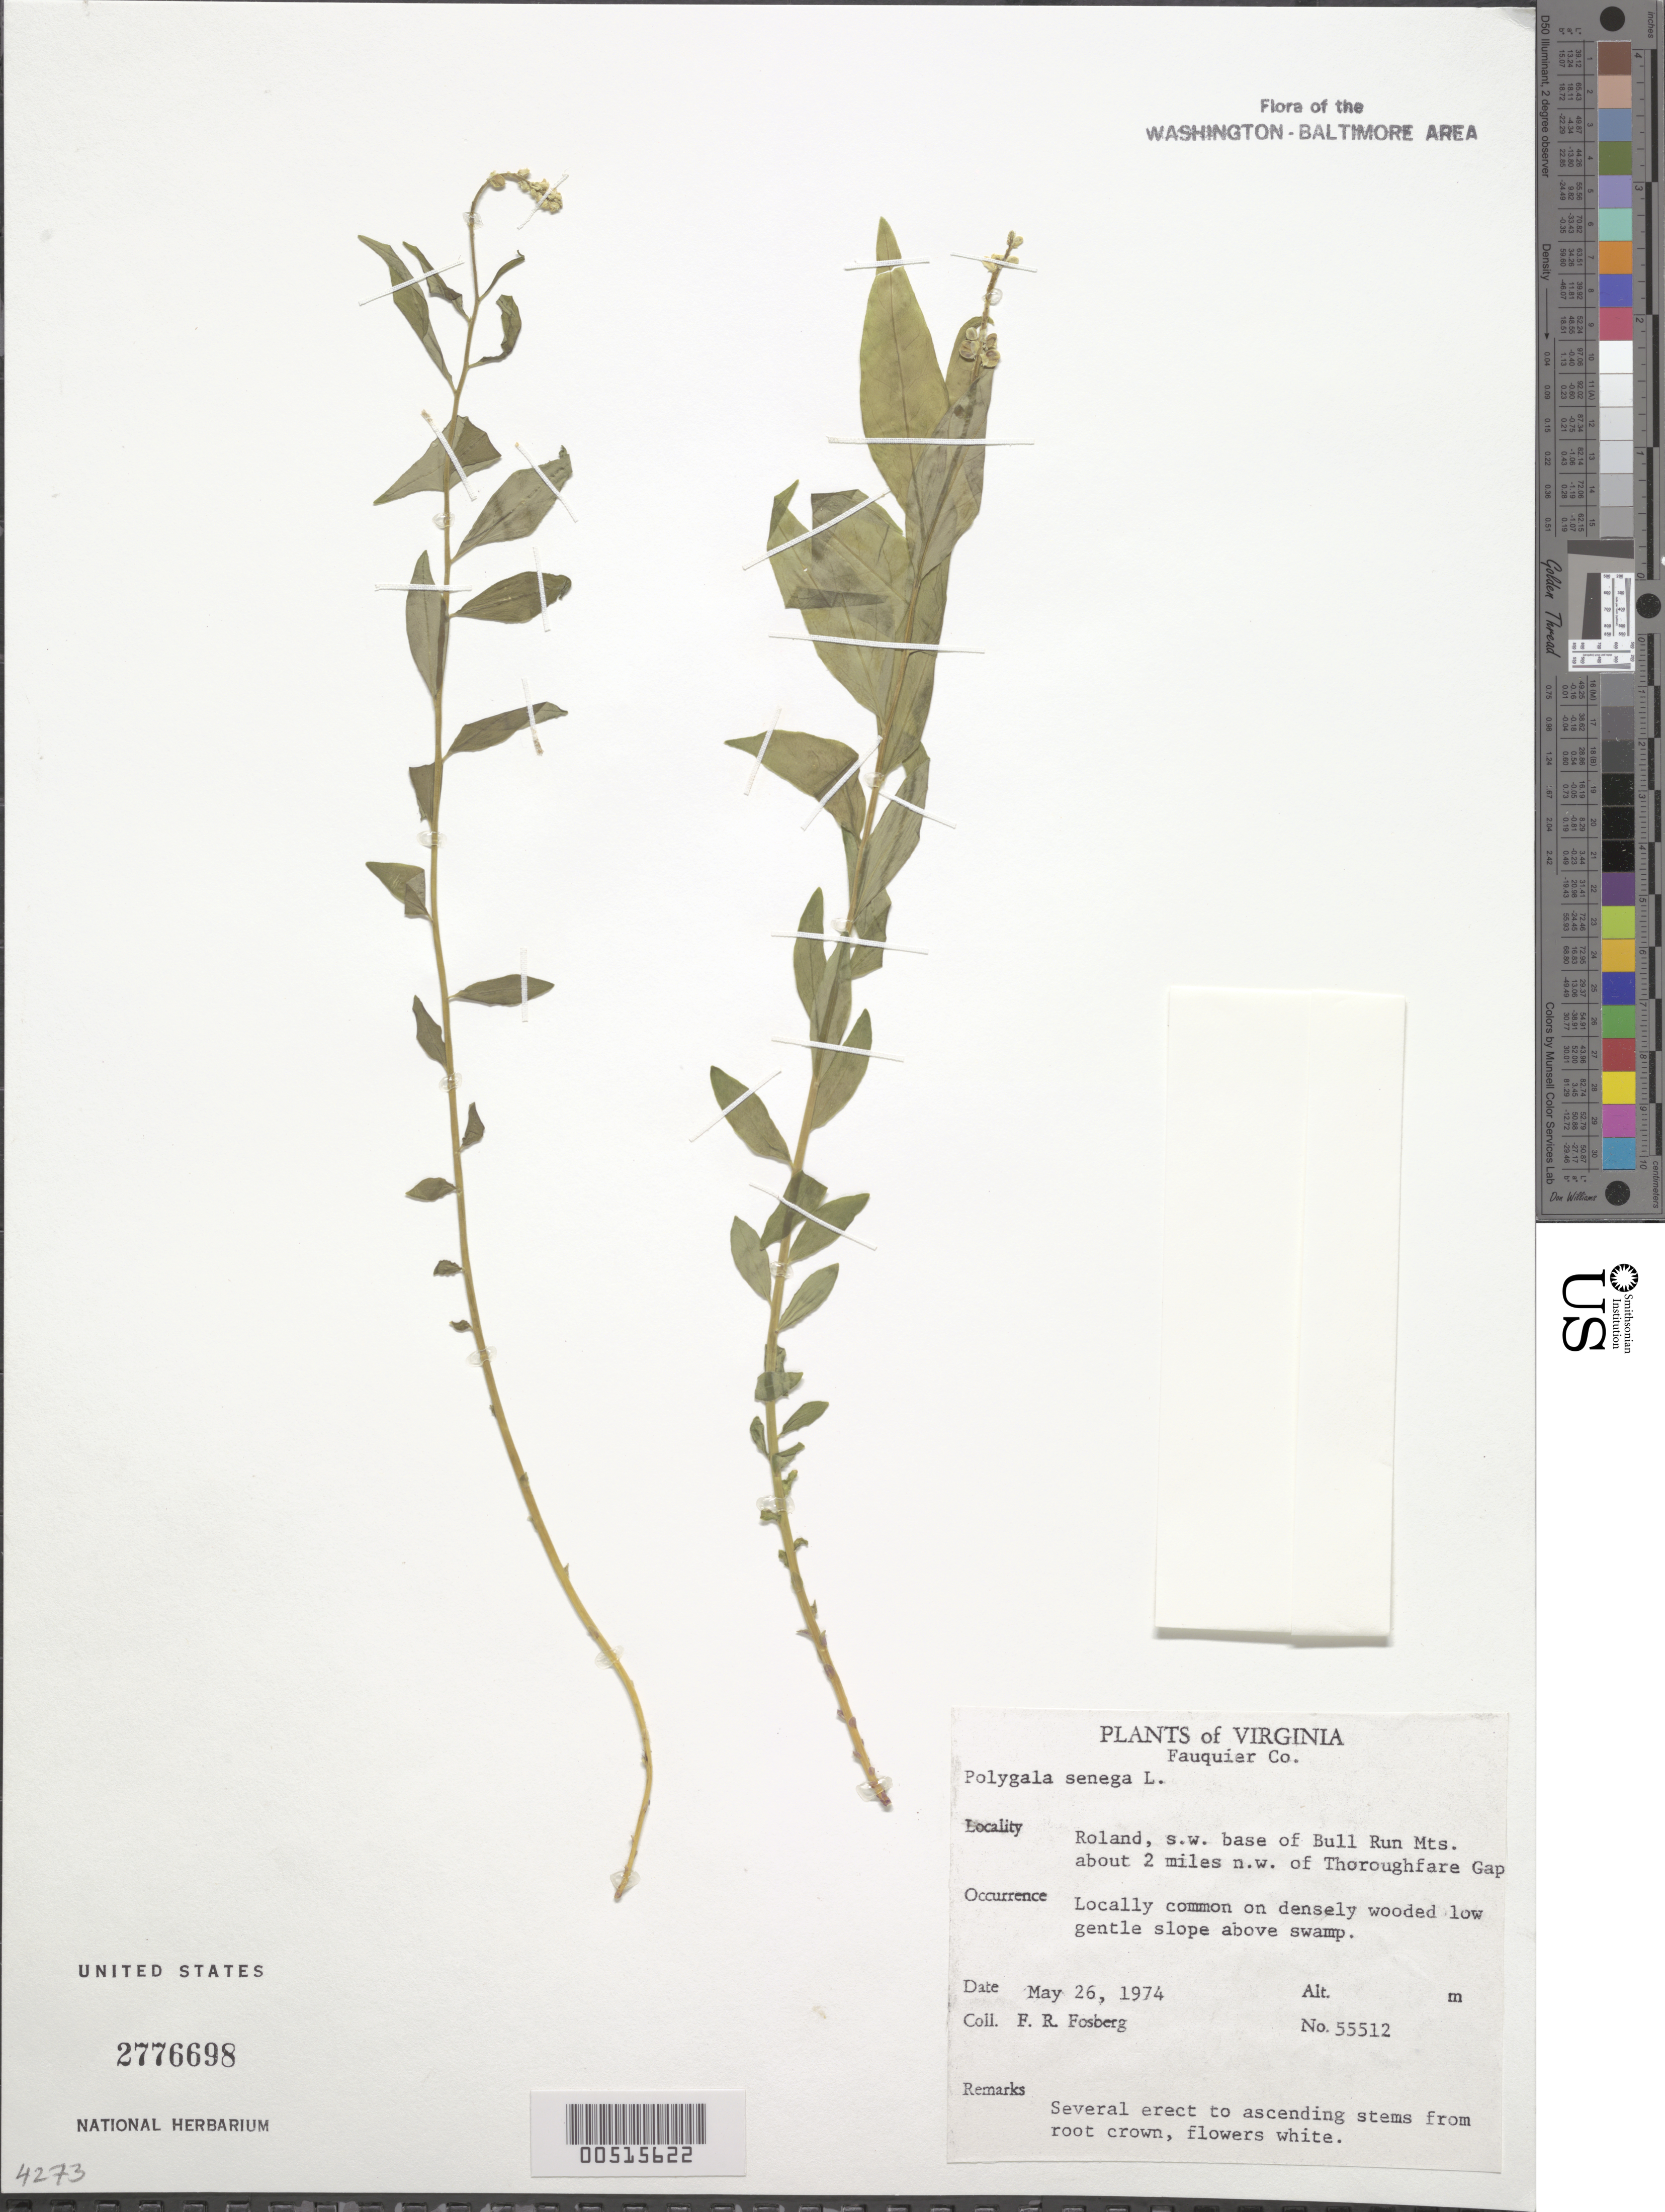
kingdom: Plantae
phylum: Tracheophyta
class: Magnoliopsida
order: Fabales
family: Polygalaceae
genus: Polygala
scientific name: Polygala senega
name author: L.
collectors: F. R. Fosberg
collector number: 55512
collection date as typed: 26 May 1974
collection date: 1974-05-26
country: United States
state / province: Virginia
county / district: Fauquier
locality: Roland, SW base of Bull Run Mts., 2 mi. NW of Thoroughfare Gap Bull Run Mountains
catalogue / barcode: US 2776698